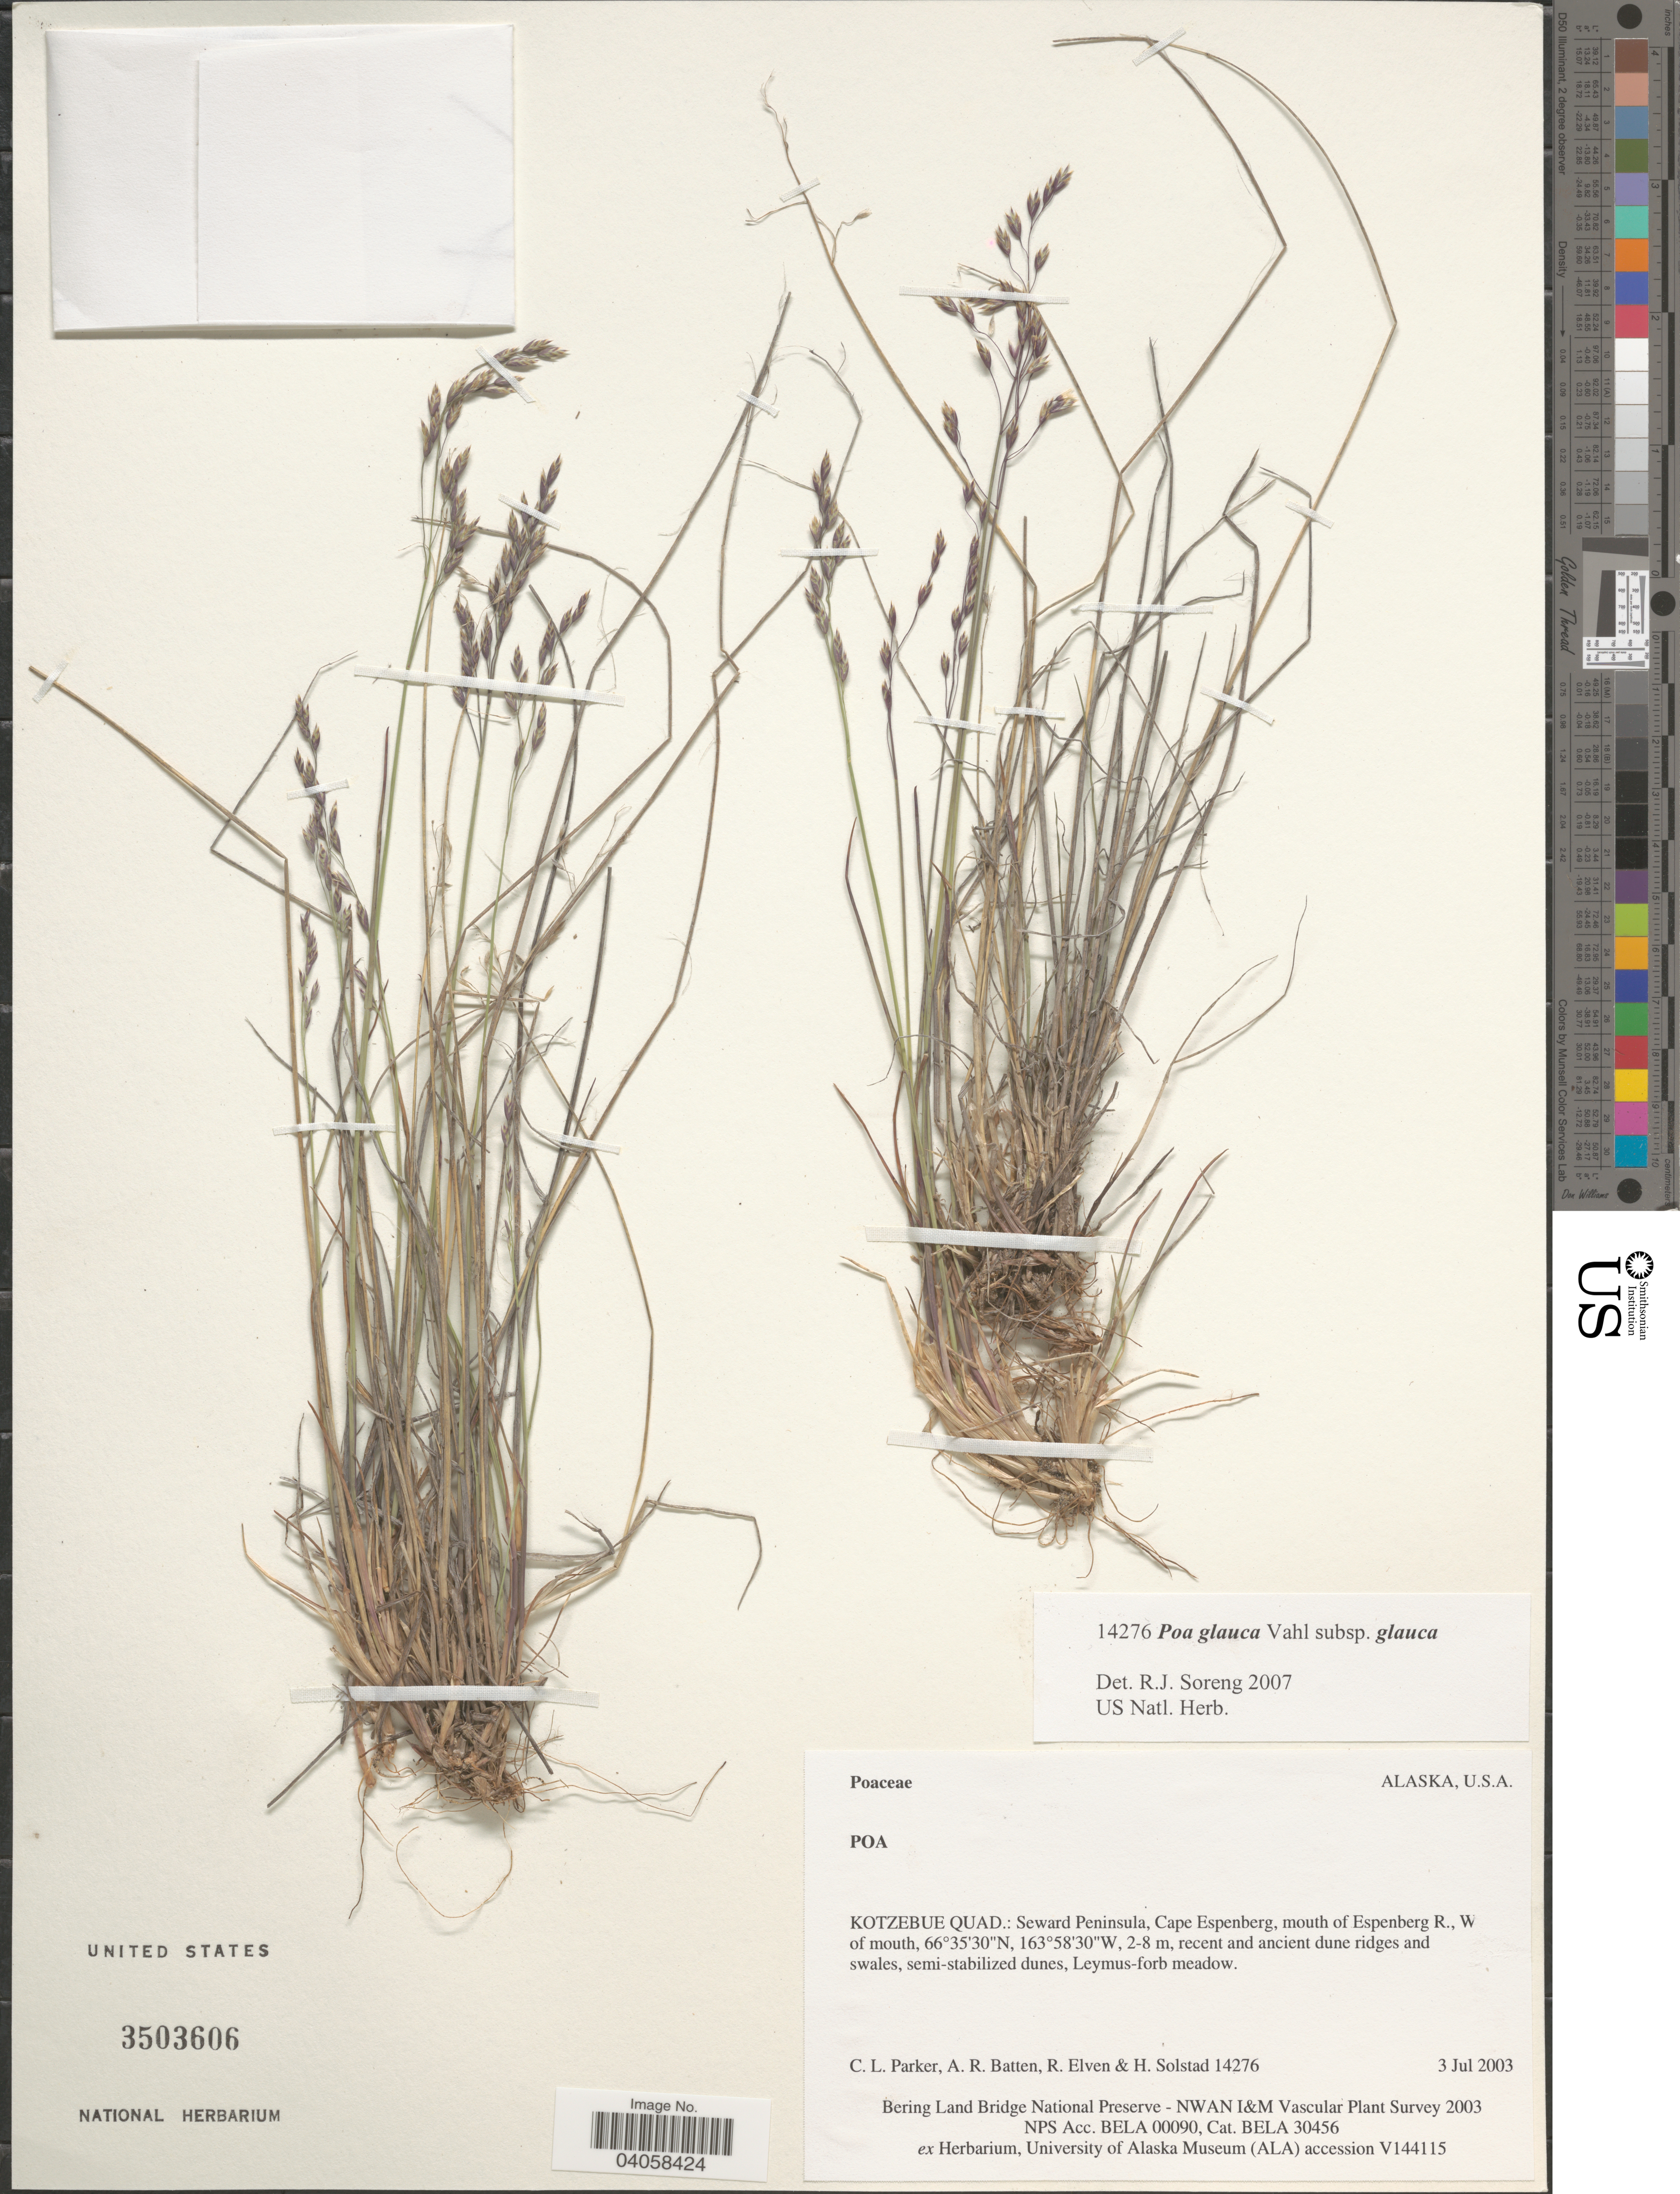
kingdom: Plantae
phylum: Tracheophyta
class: Liliopsida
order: Poales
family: Poaceae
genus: Poa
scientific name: Poa glauca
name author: Vahl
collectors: C. L. Parker, A. Batten, R. Elven & H. Solstad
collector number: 14276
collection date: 2003-07-03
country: United States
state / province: Alaska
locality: Kotzebue Quad.: Seward Peninsula, Cape Espenberg, mouth of Espenberg R., W of mouth.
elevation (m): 2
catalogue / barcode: US 3503606